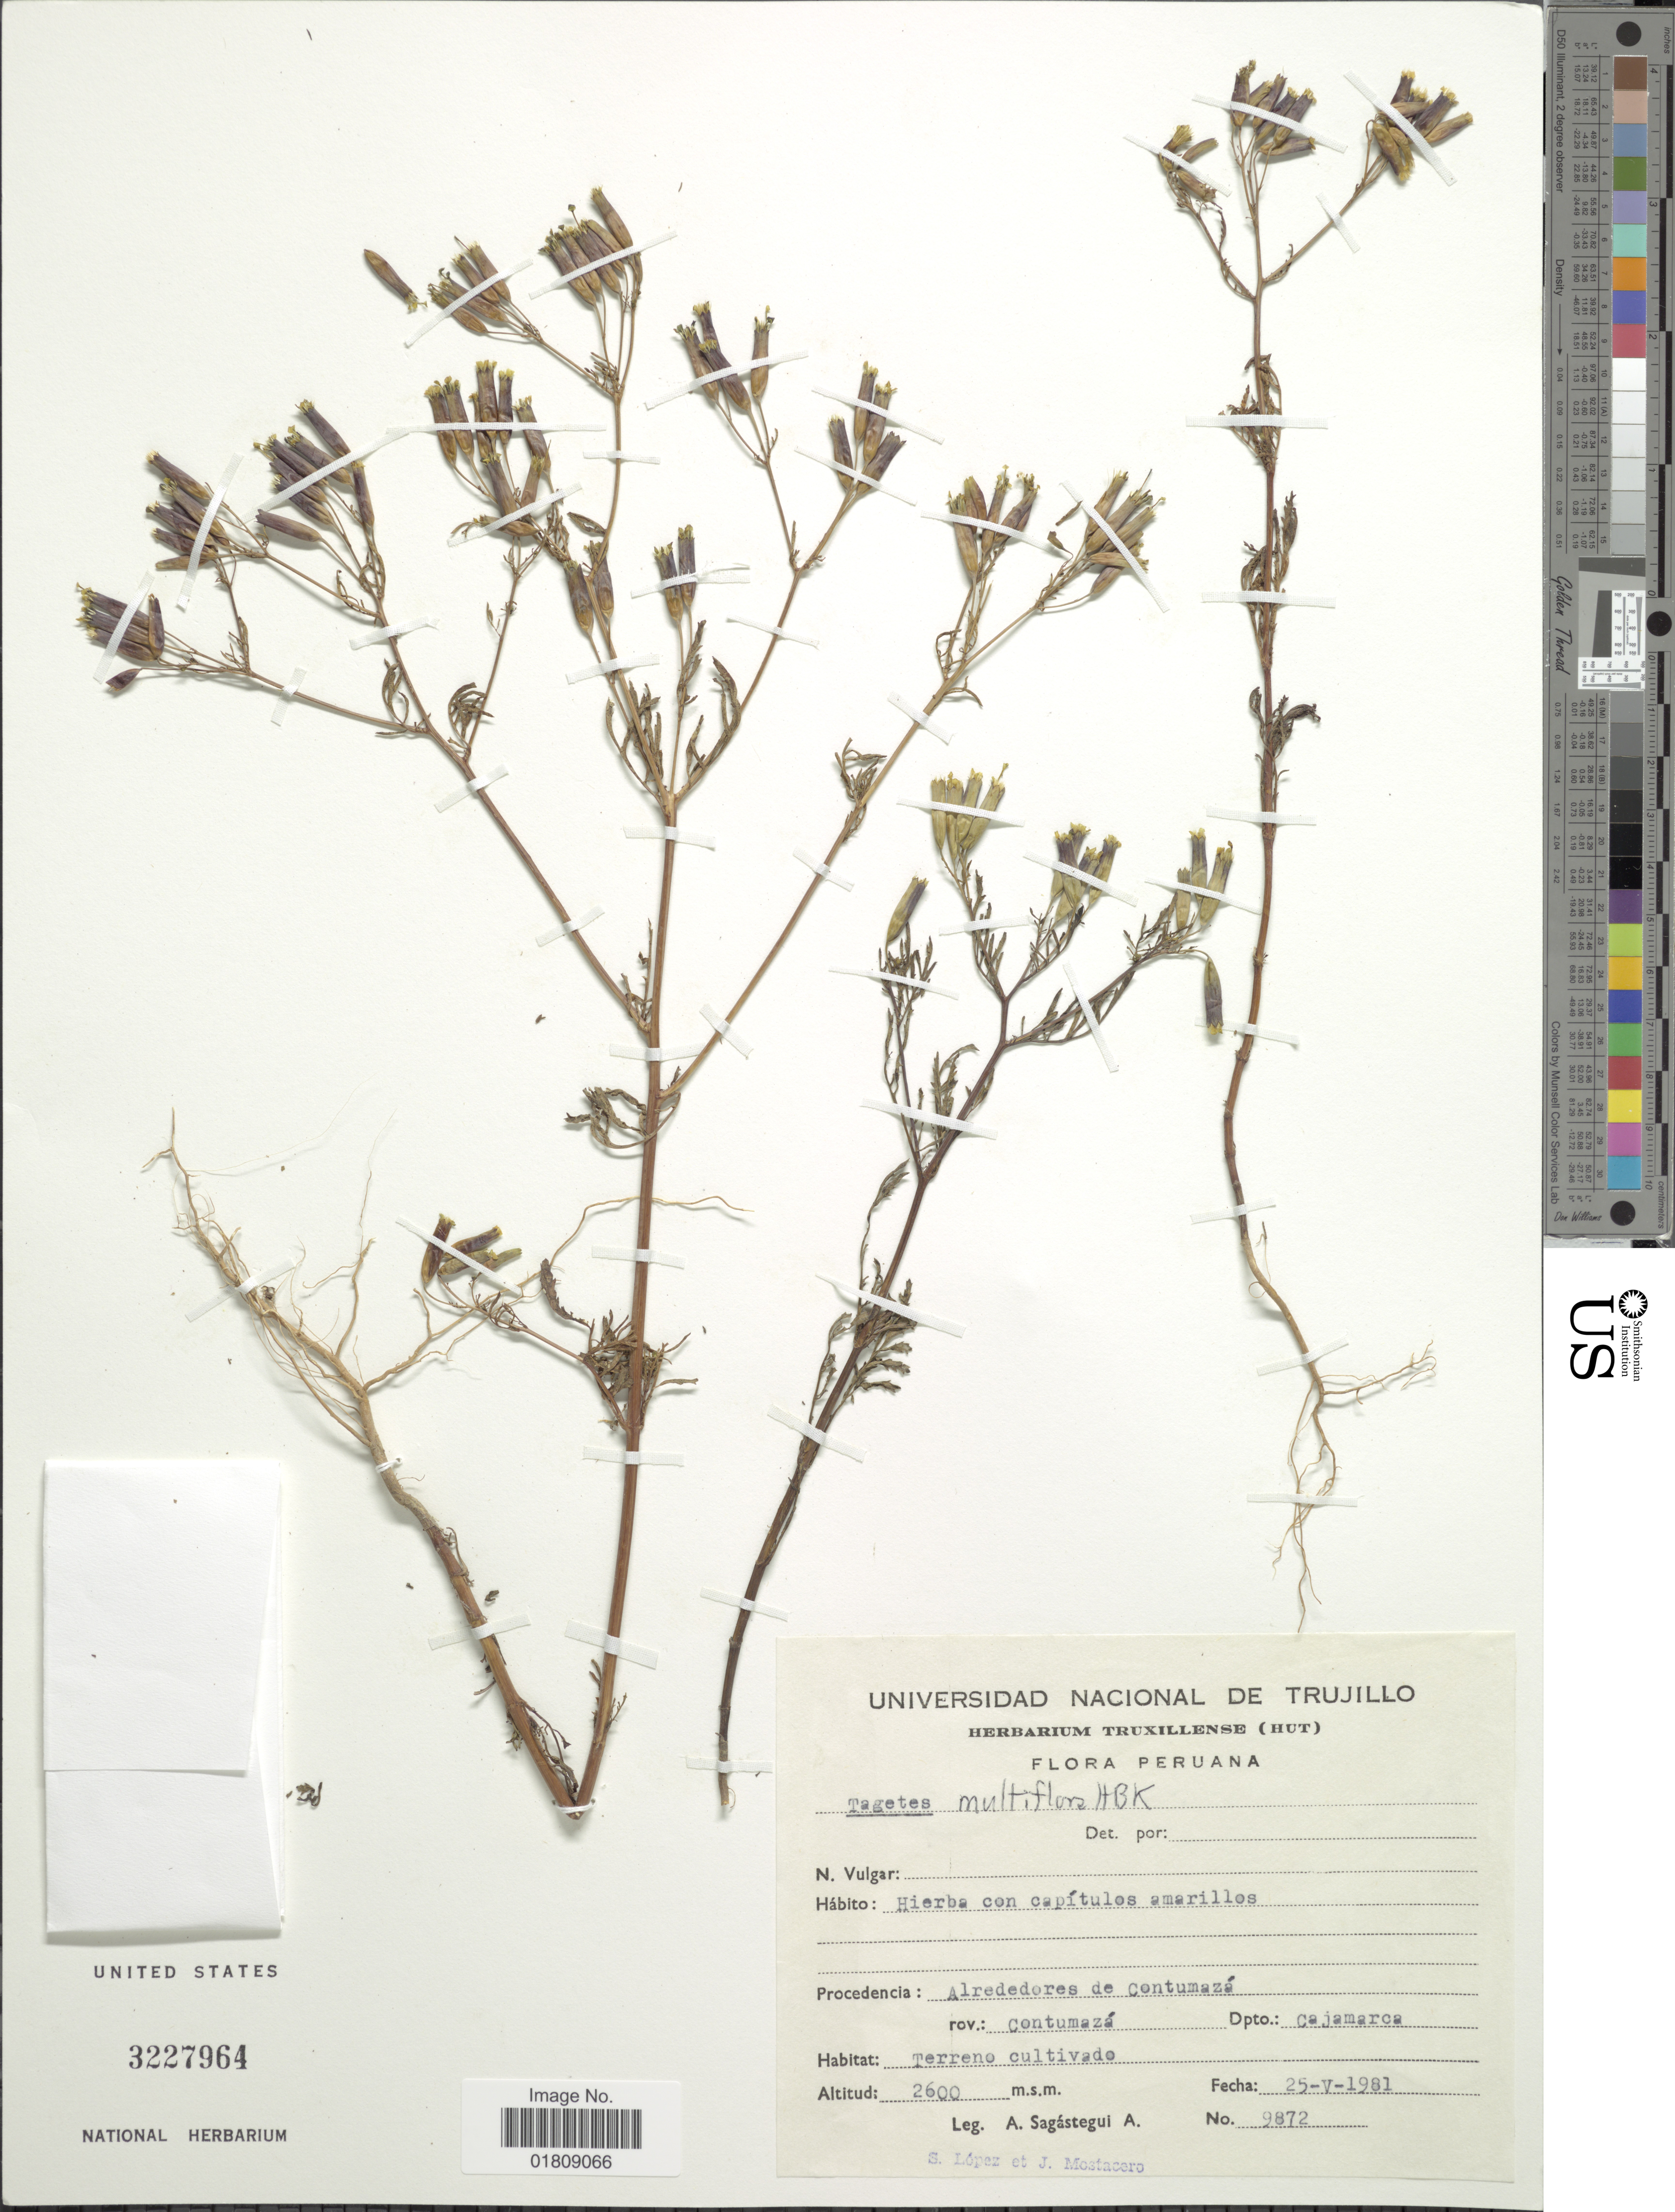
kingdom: Plantae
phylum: Tracheophyta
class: Magnoliopsida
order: Asterales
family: Asteraceae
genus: Tagetes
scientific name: Tagetes multiflora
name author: Kunth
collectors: A. Sagástegui A., S. Lopez & J. Mostacero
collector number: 9872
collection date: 1981-05-25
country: Peru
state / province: Cajamarca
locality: Alrededores de Contumaza, Prov. Contumaza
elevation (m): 2600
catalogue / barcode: US 3227964